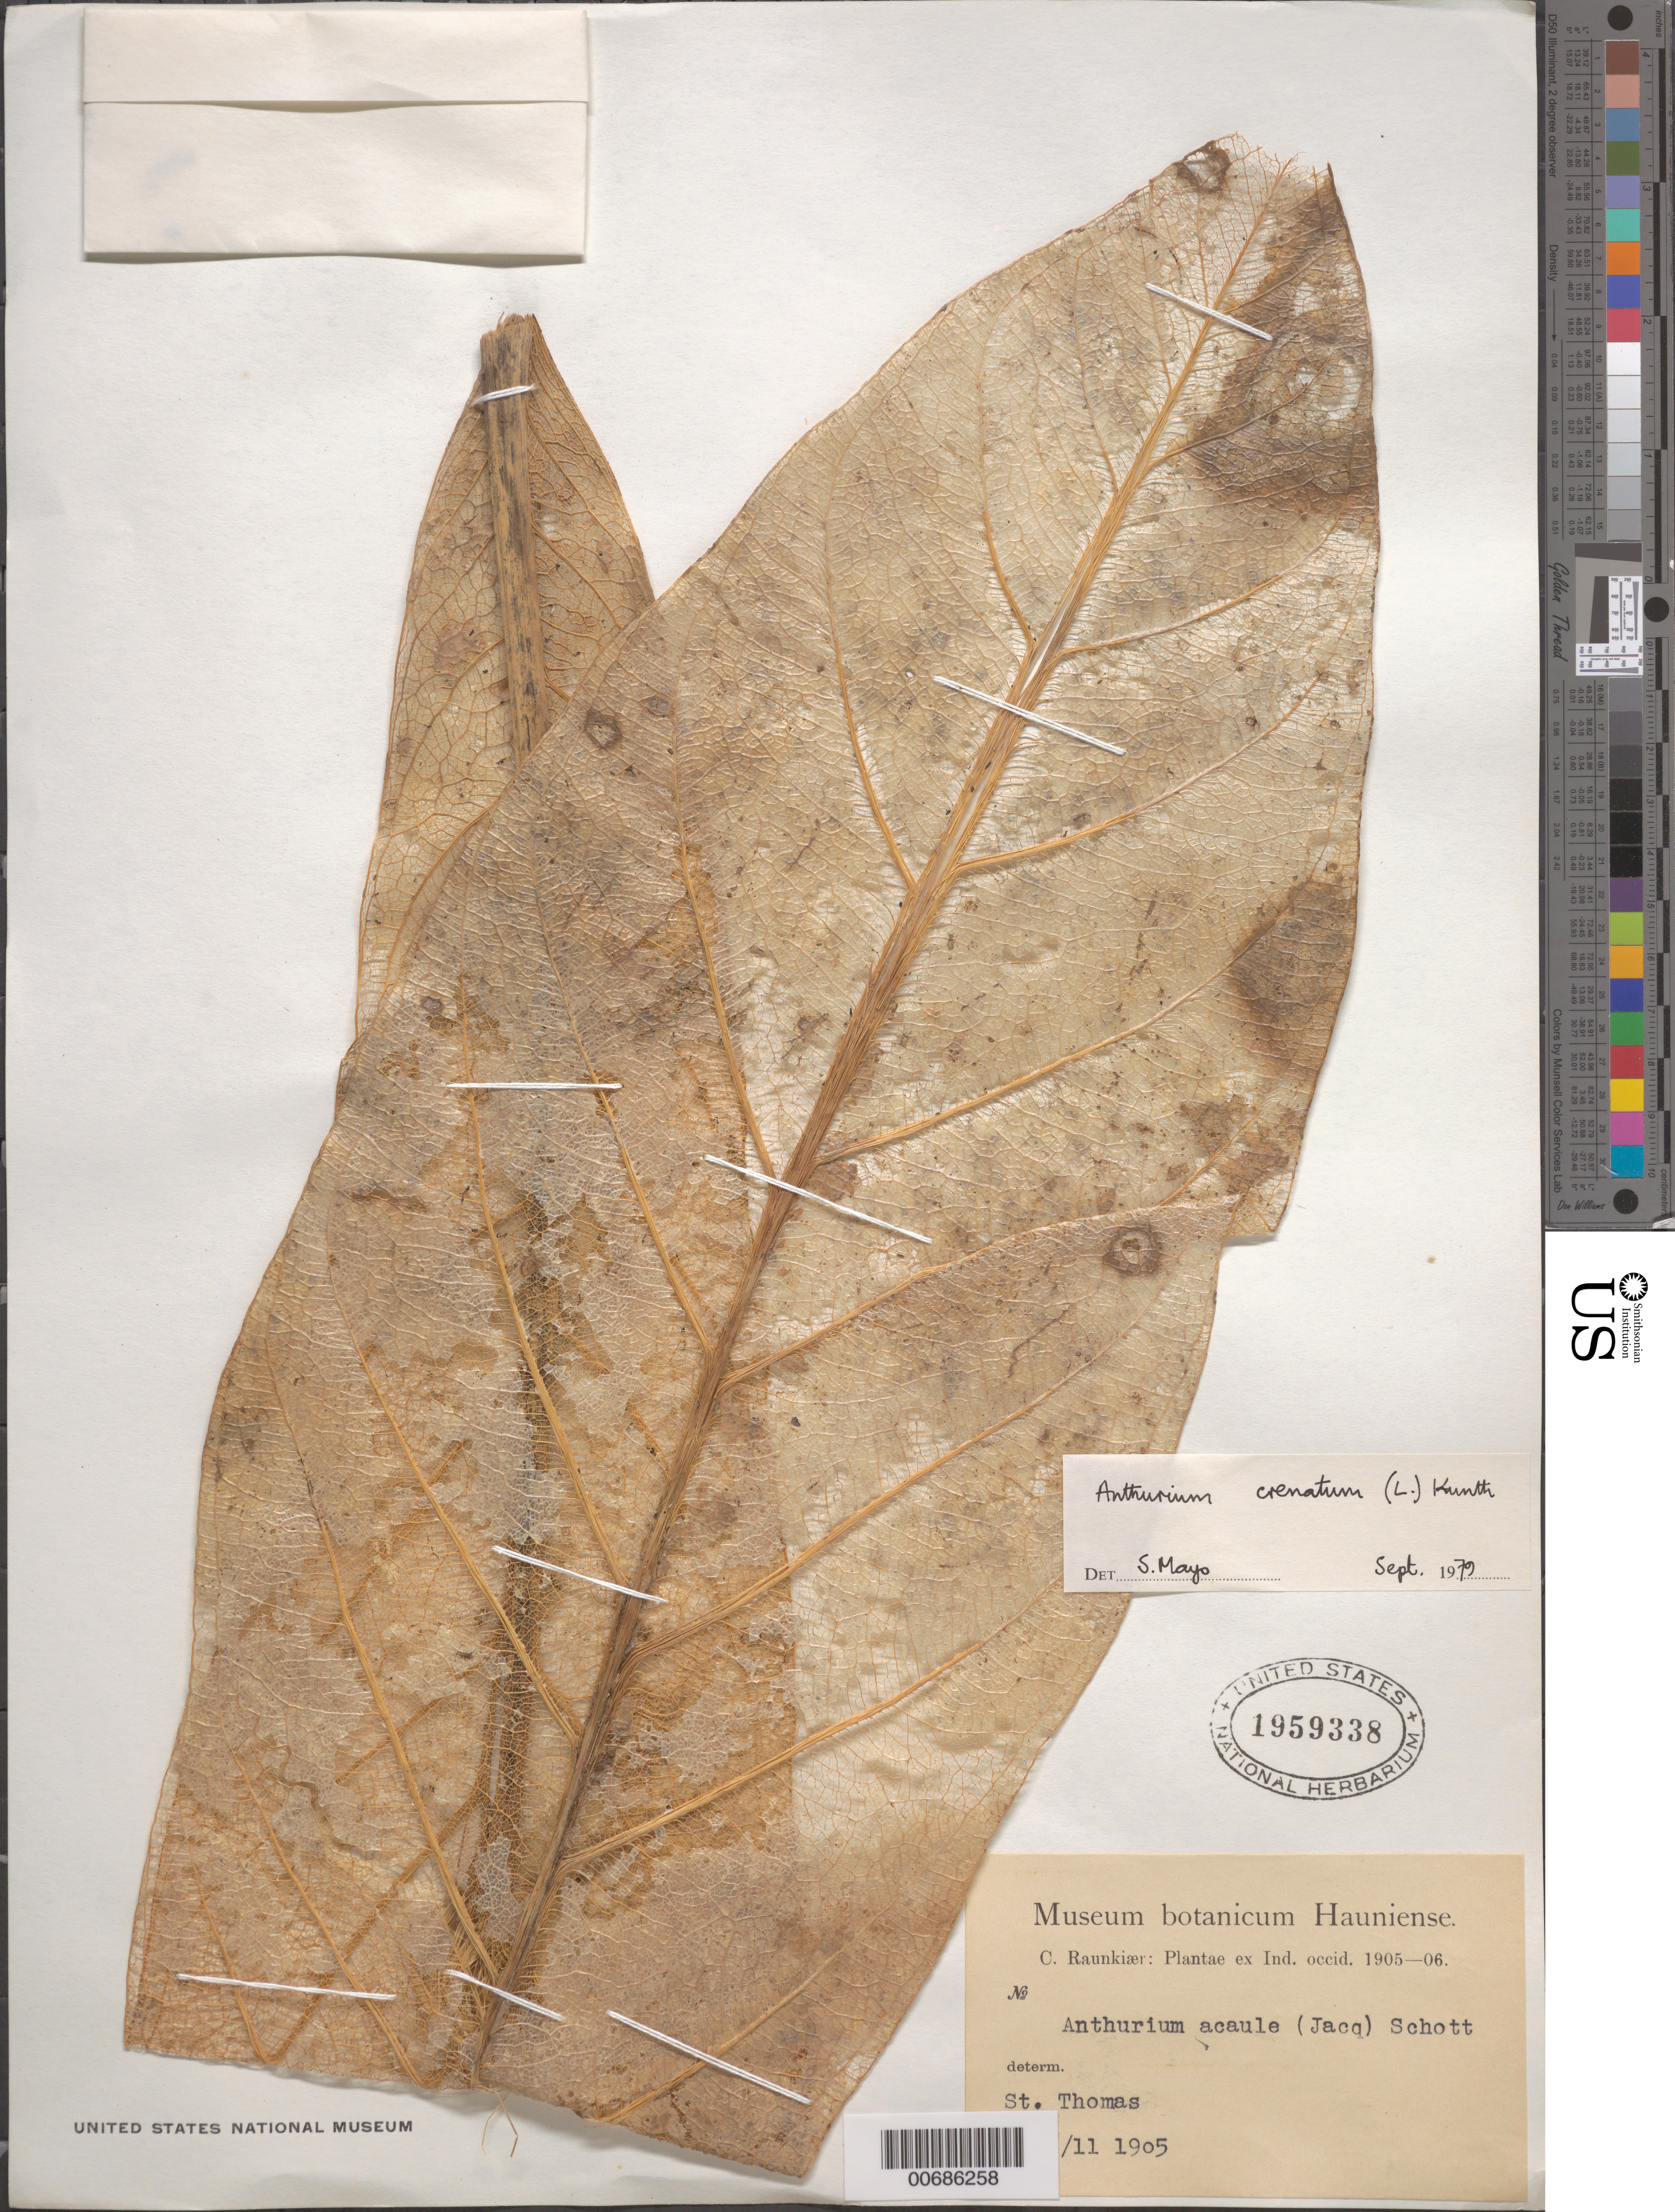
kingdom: Plantae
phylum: Tracheophyta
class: Liliopsida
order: Alismatales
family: Araceae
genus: Anthurium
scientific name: Anthurium crenatum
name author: (L.) Kunth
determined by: Mayo, S.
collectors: C. C. Raunkiaer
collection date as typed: Nov 1905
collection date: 1905-11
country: U.S. Virgin Islands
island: St. Thomas Island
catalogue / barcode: US 1959338